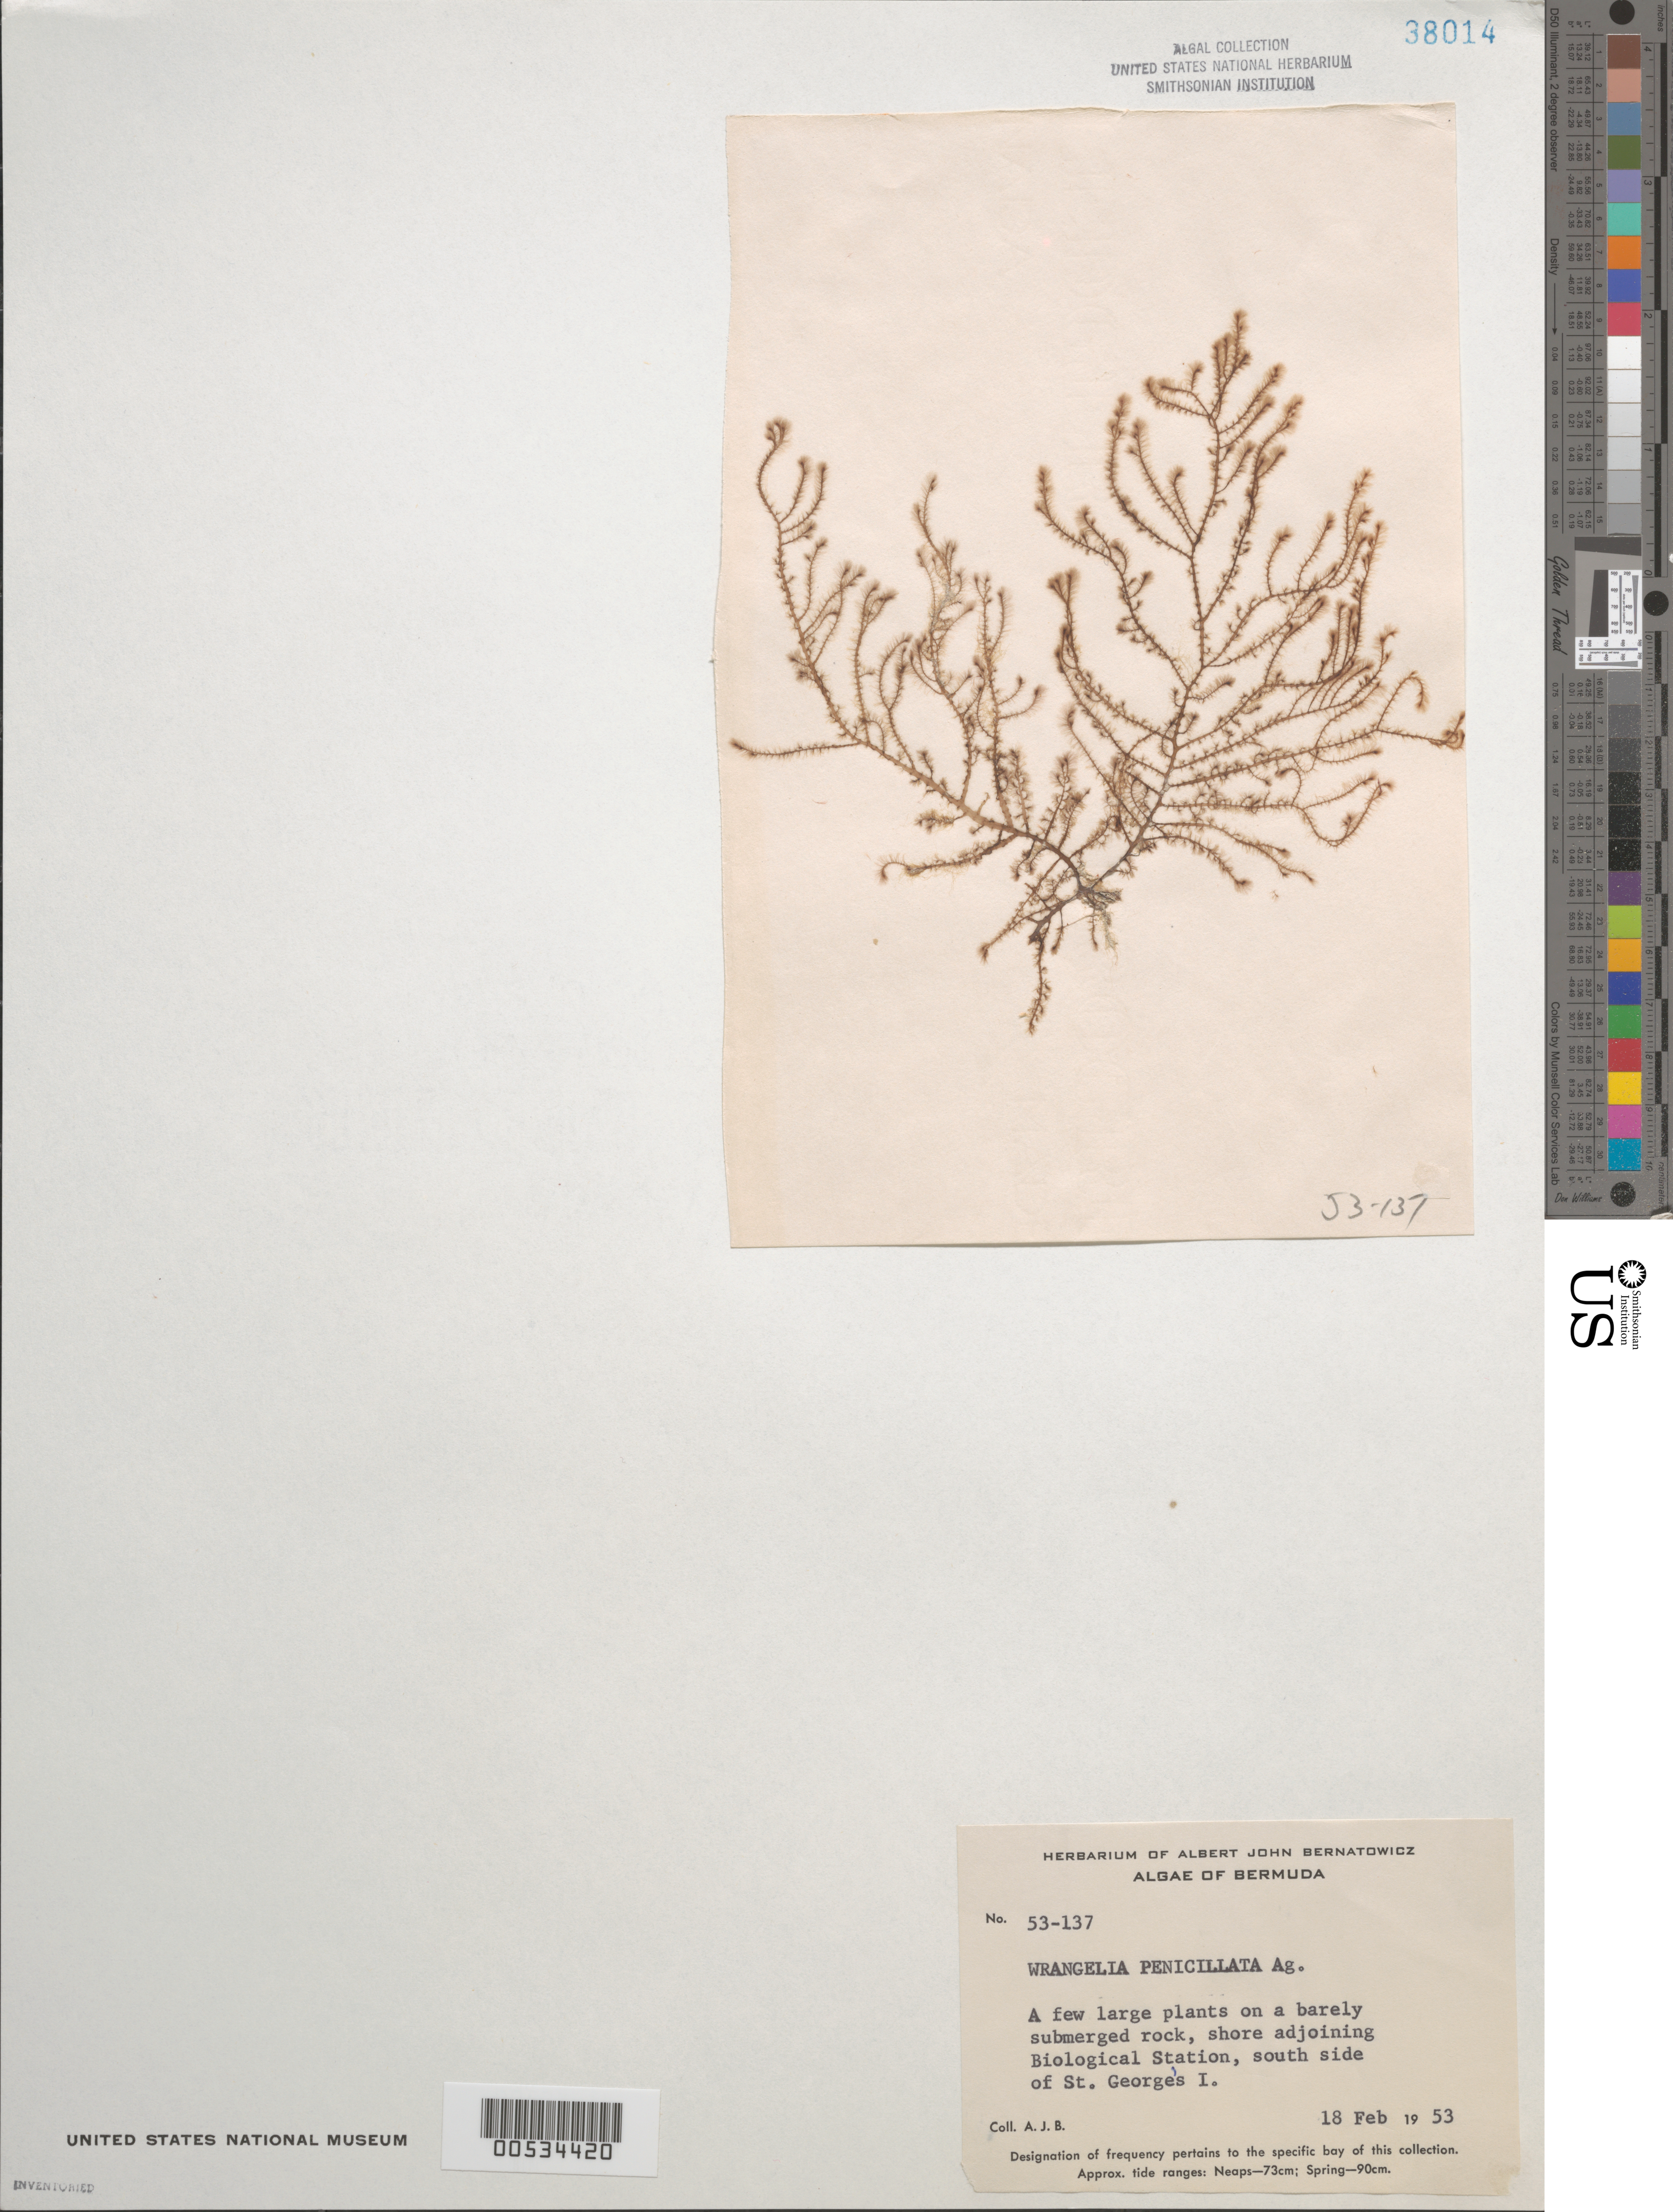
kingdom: Plantae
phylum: Rhodophyta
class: Florideophyceae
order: Ceramiales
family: Wrangeliaceae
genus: Wrangelia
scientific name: Wrangelia penicillata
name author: (C. Agardh) C. Agardh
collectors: A. Bernatowicz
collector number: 53-137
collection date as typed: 18 Feb 1953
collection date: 1953-02-18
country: Bermuda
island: St. George's Island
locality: Biological Station shore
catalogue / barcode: US 38014